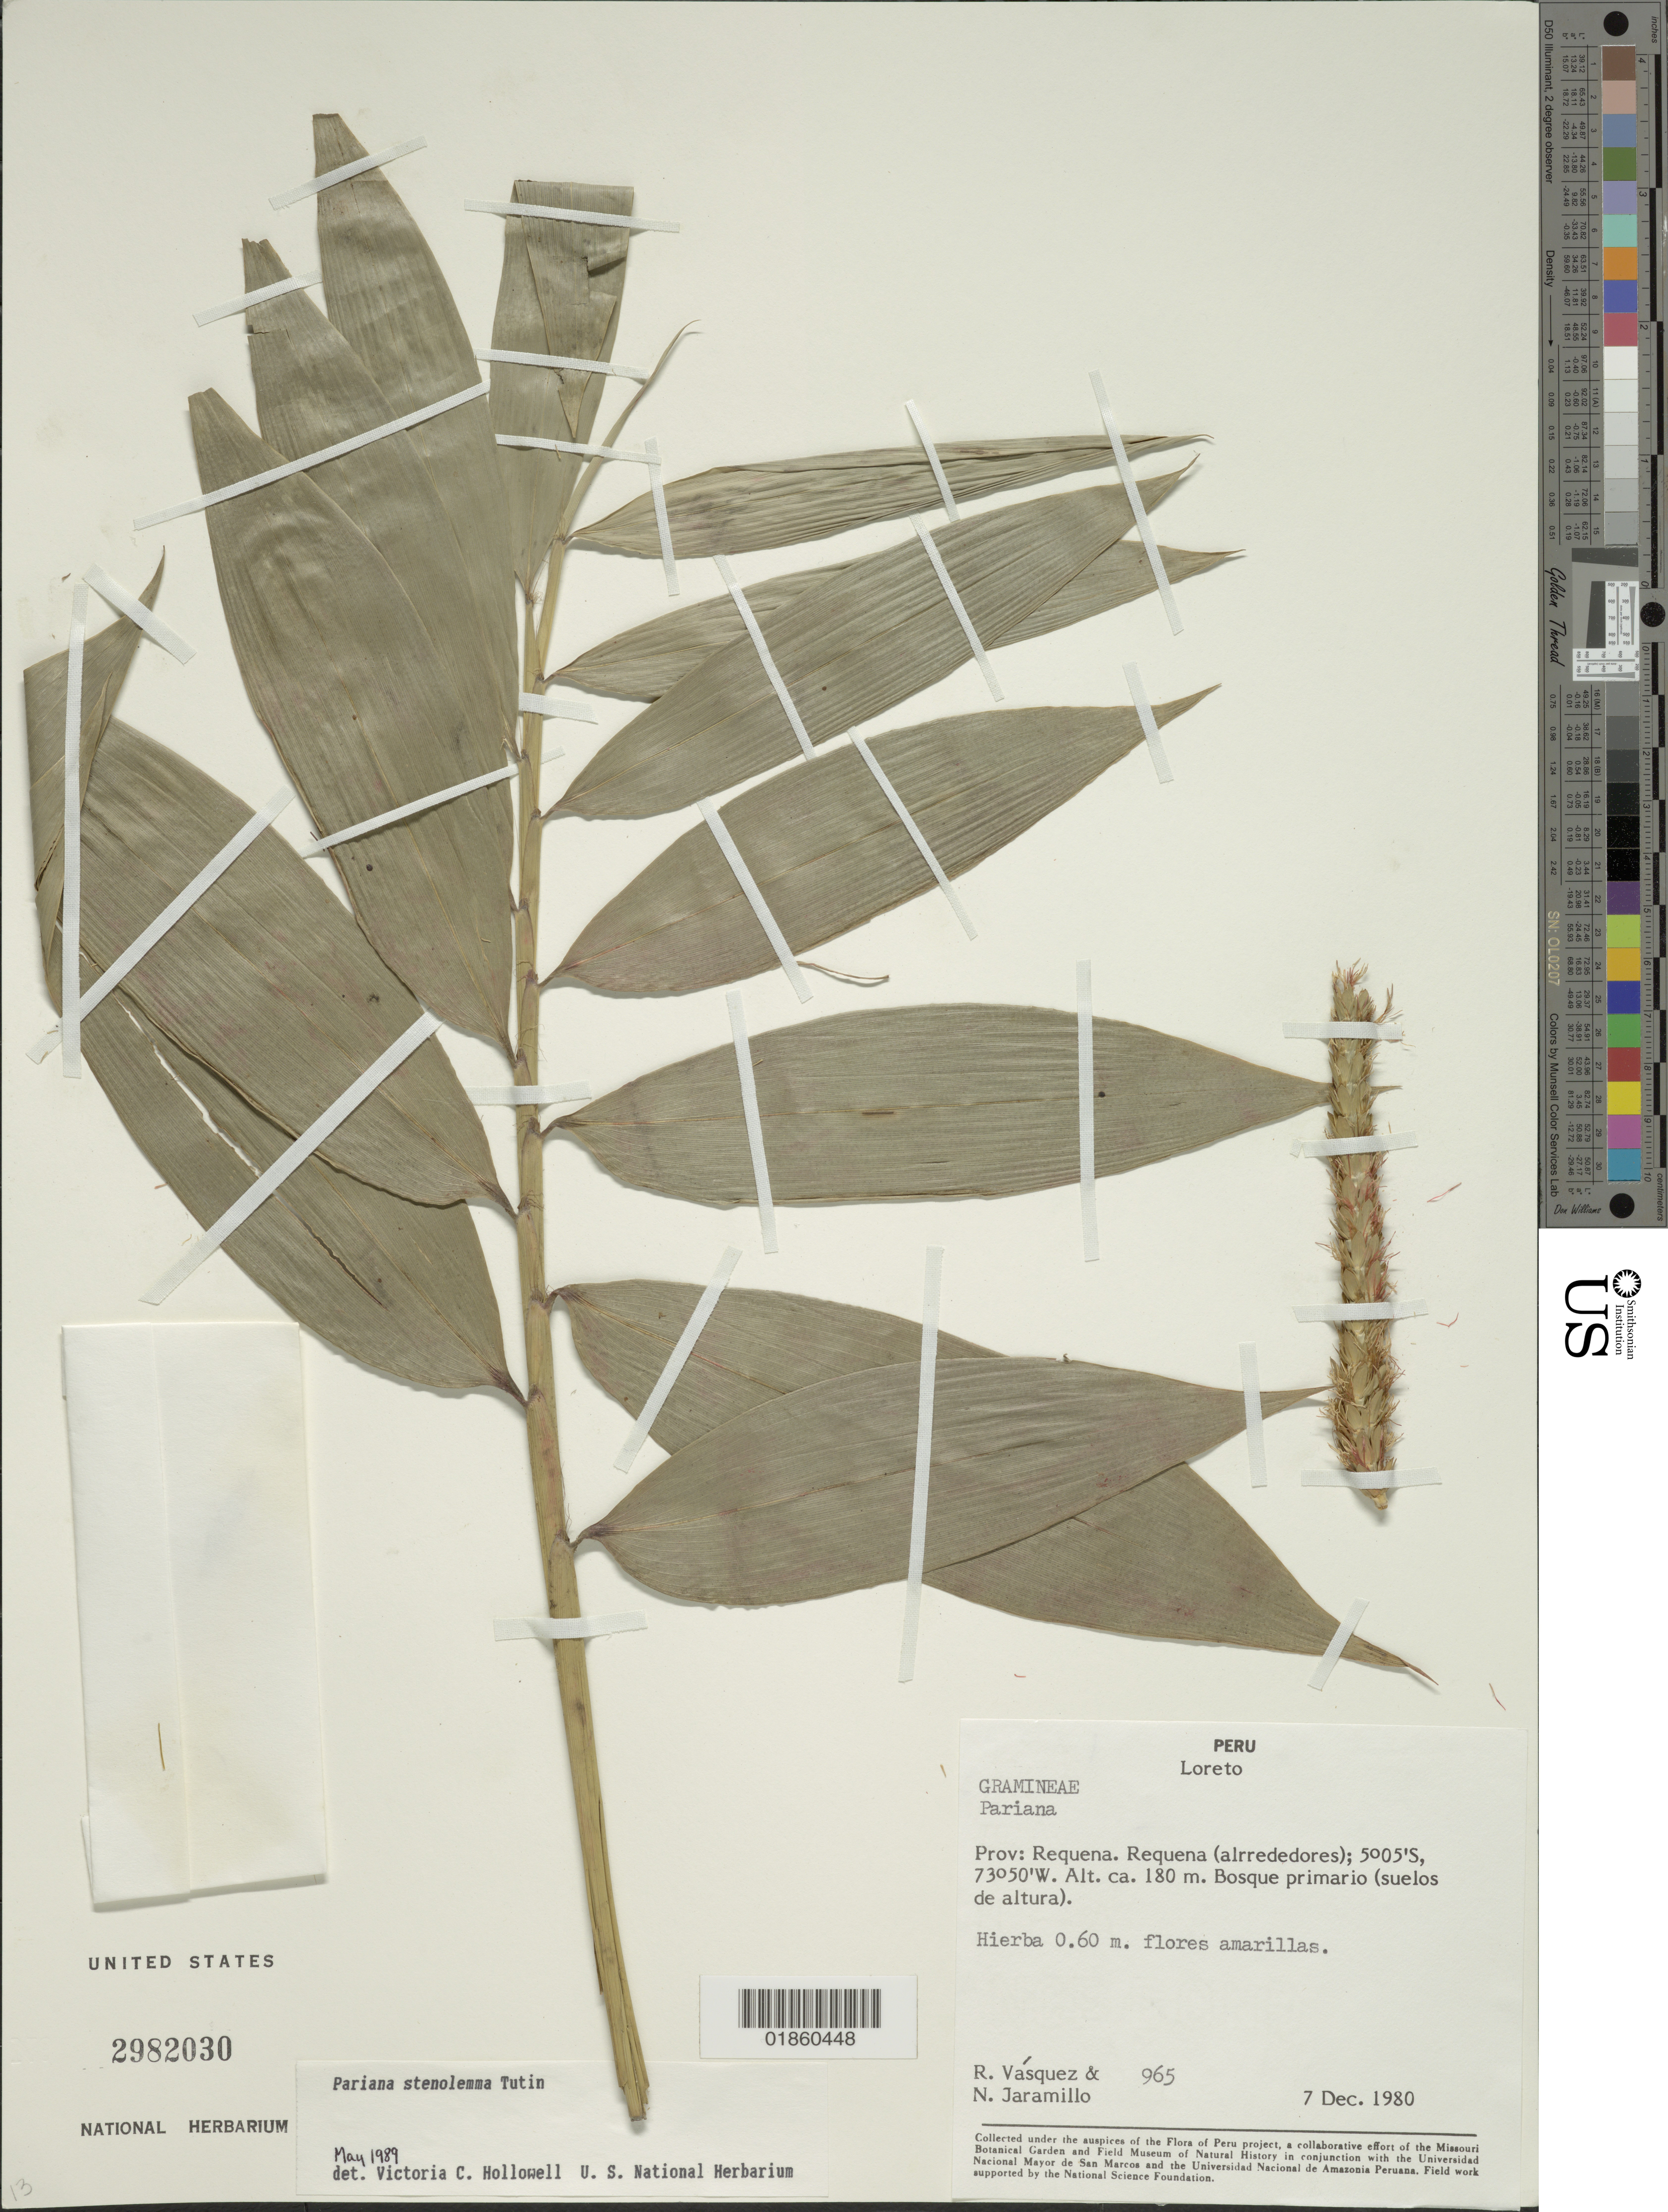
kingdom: Plantae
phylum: Tracheophyta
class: Liliopsida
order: Poales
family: Poaceae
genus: Pariana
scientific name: Pariana stenolemma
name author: Tutin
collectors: R. Vasquez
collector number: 965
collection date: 1980-12-07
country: Peru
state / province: Loreto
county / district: Requena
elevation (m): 180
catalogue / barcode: US 2982030